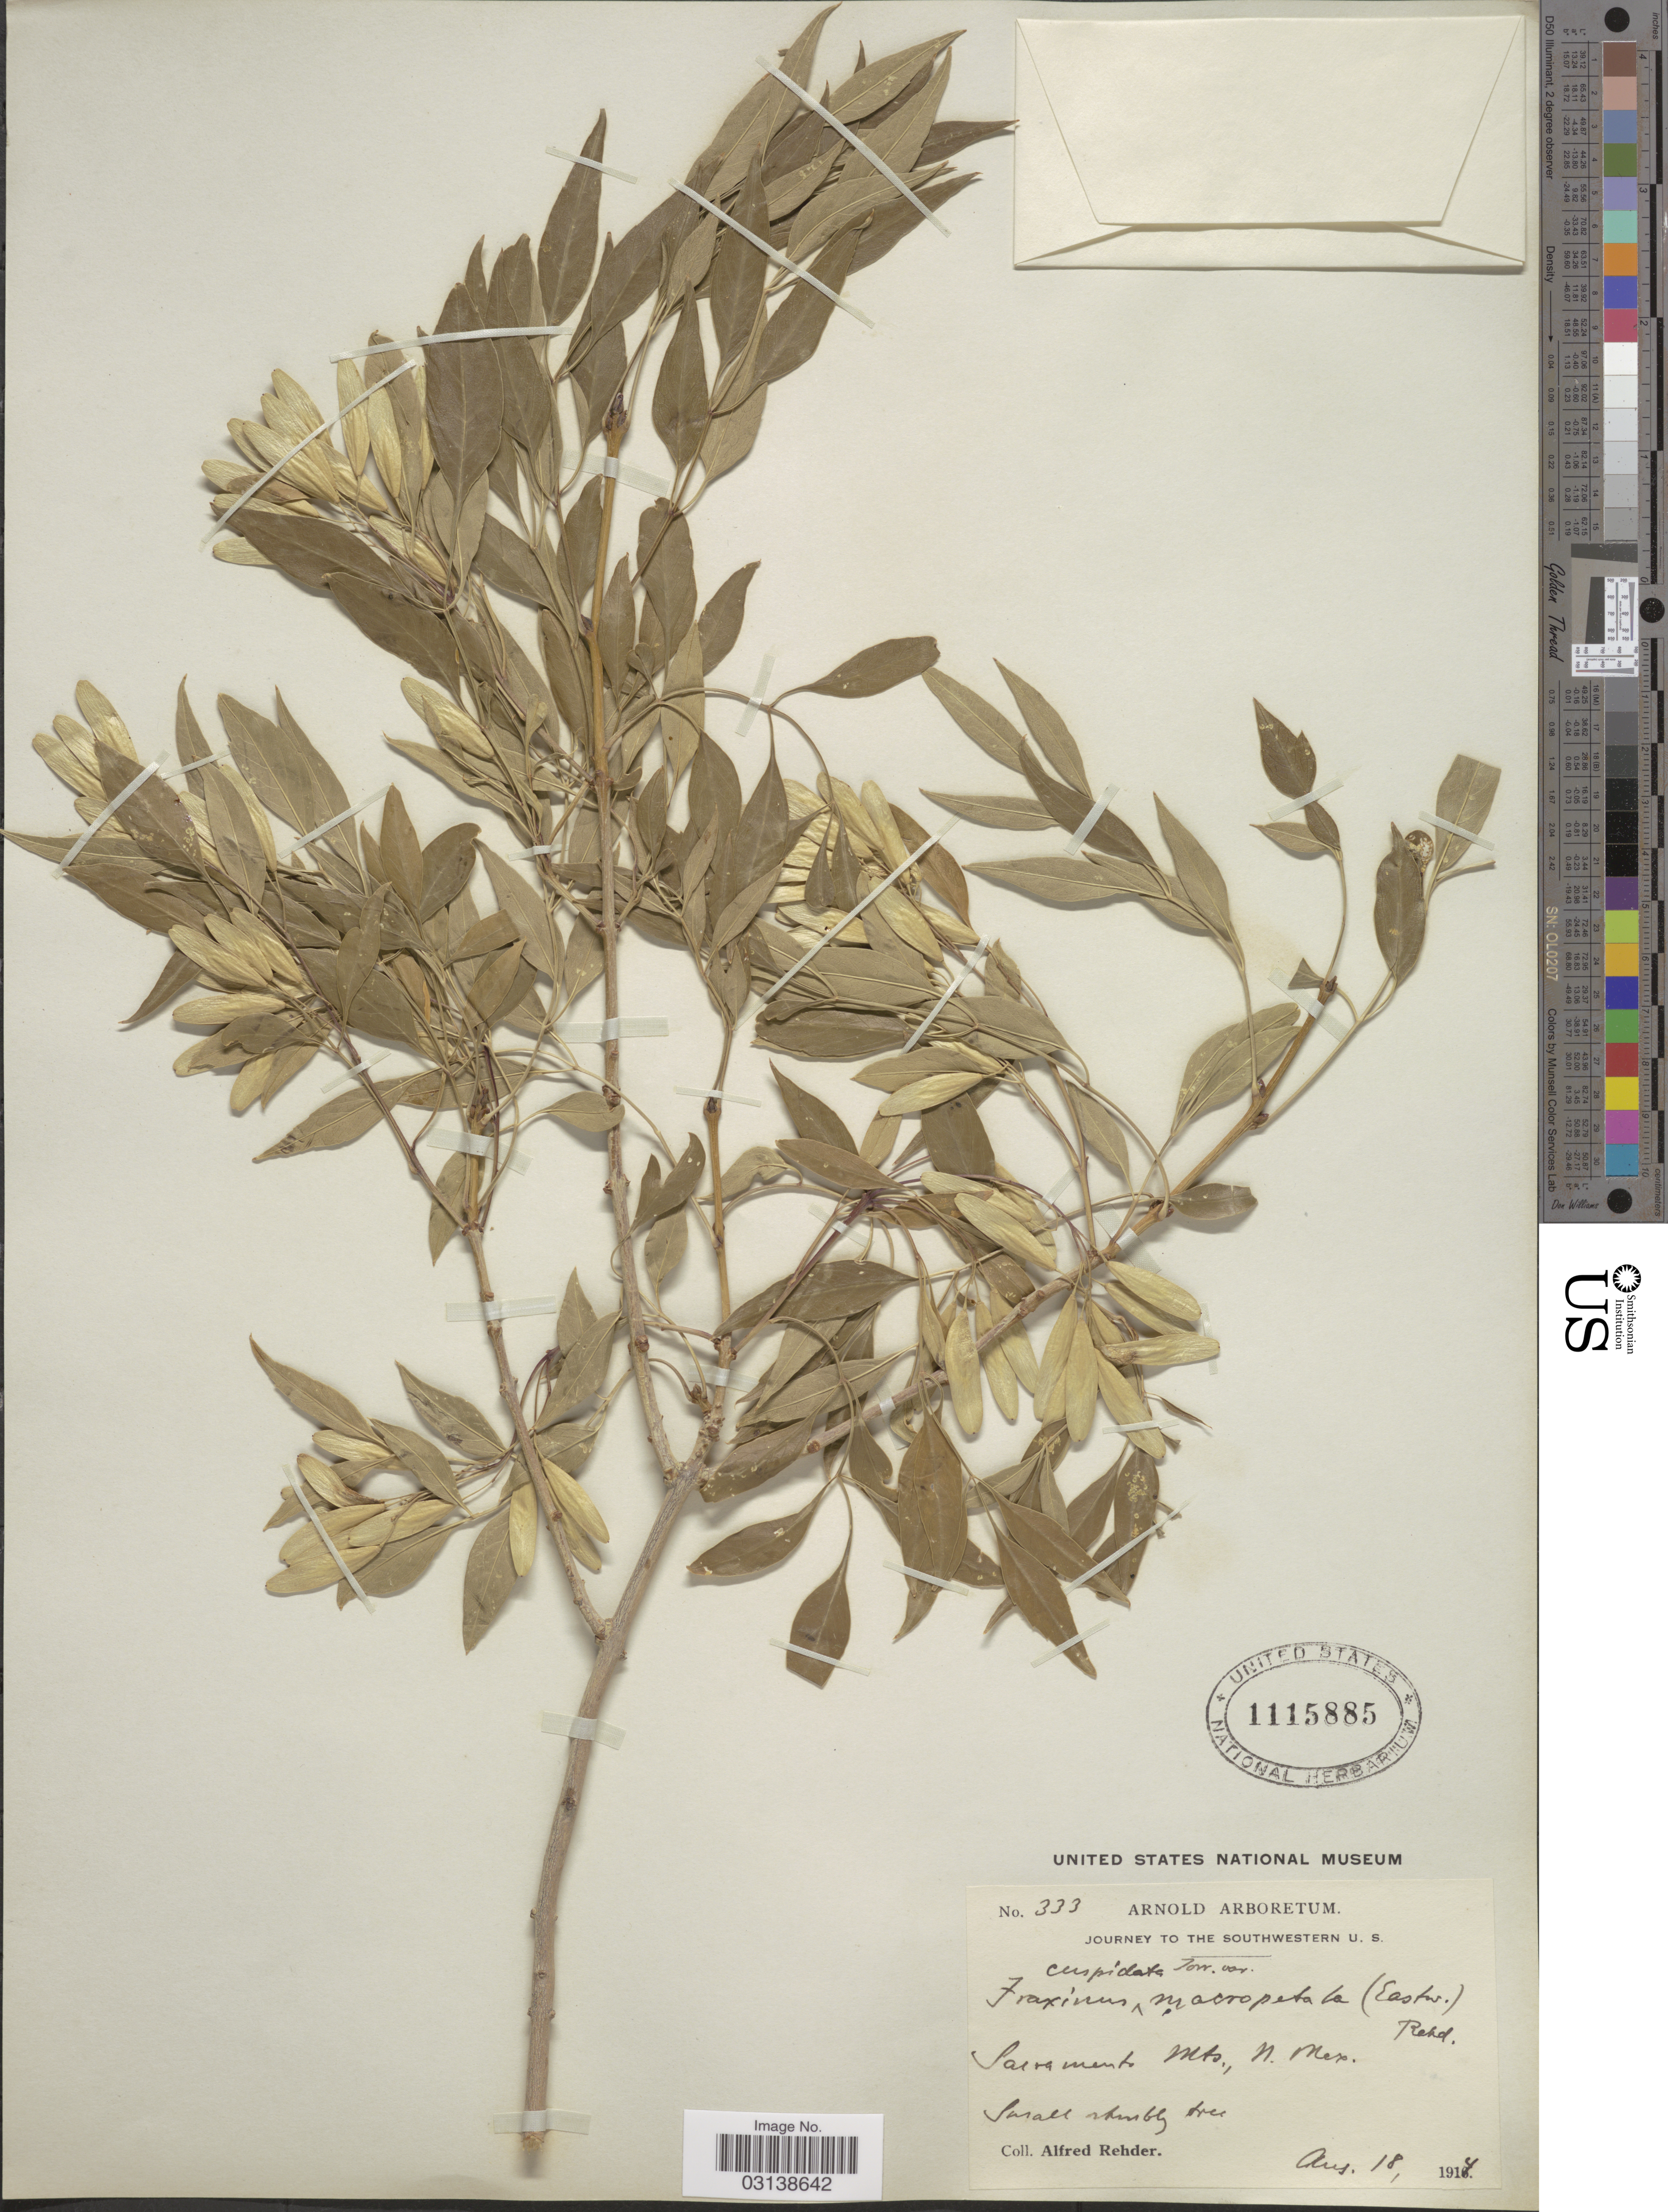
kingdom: Plantae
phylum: Tracheophyta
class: Magnoliopsida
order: Lamiales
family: Oleaceae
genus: Fraxinus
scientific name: Fraxinus cuspidata var. macropetala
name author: (Eastw.) Rehder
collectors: A. Rehder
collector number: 333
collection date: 1917-08-18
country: United States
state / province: New Mexico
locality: Sacramento Mts.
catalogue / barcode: US 1115885